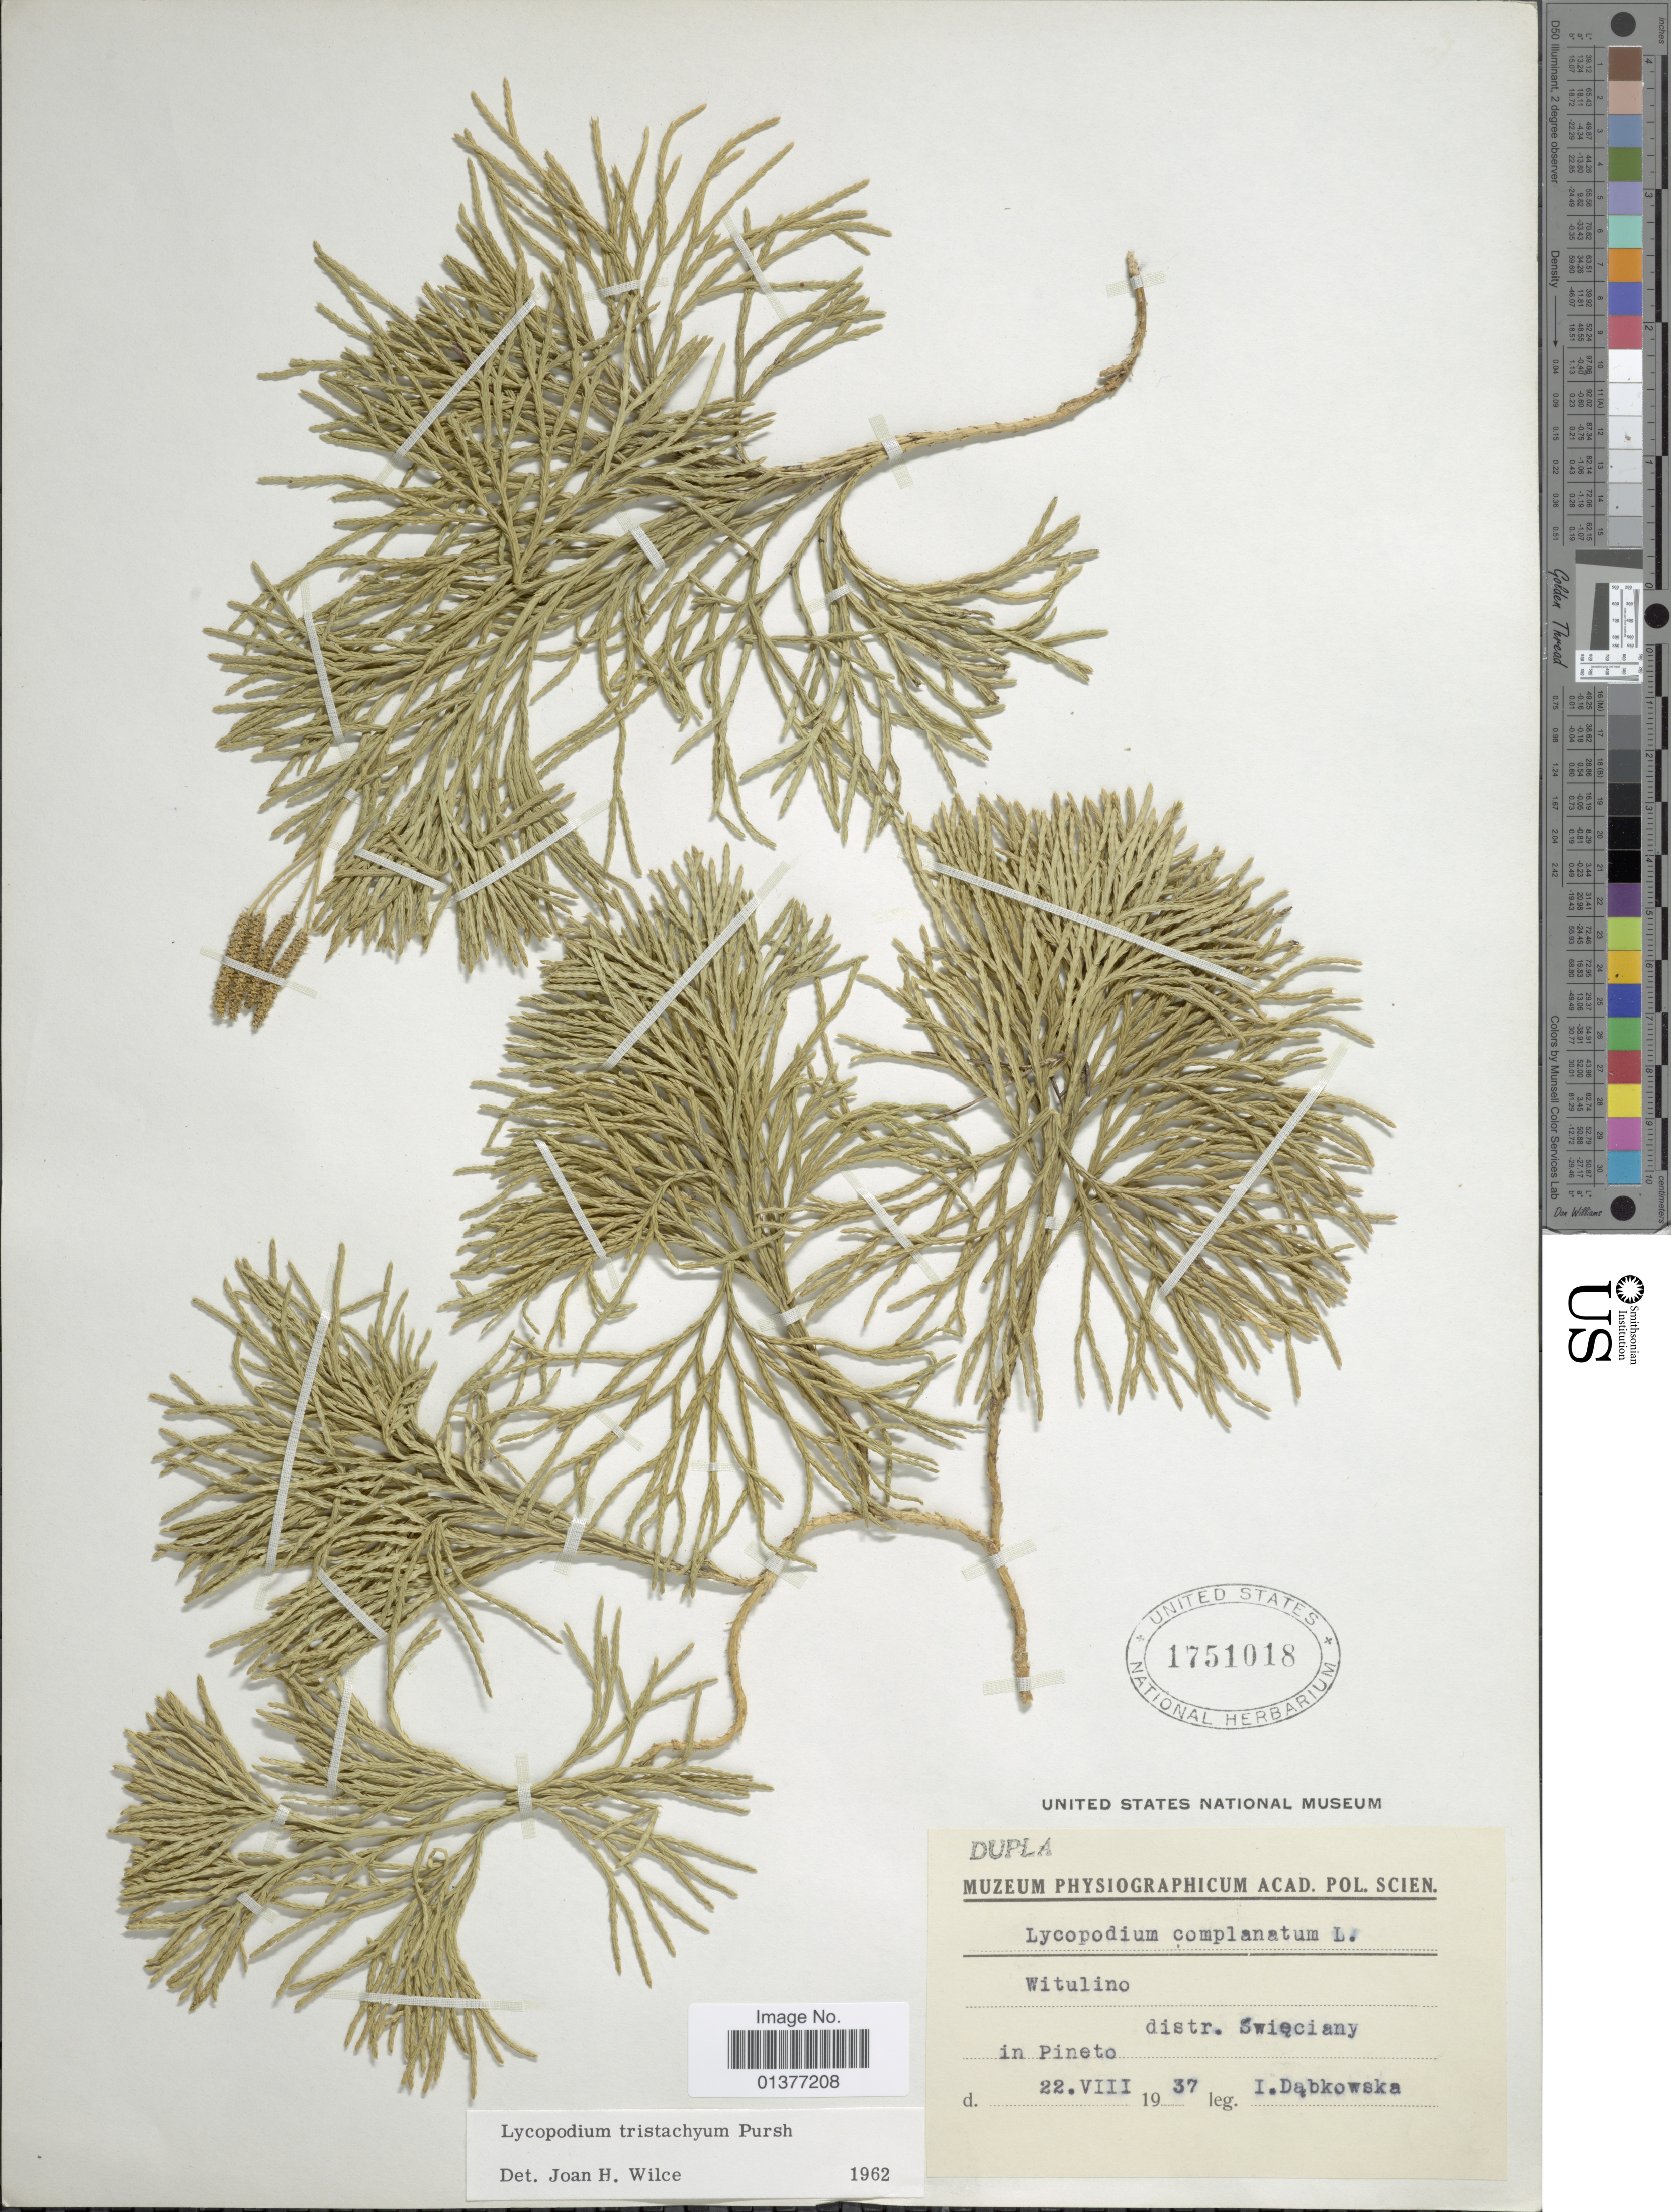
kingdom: Plantae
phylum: Tracheophyta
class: Lycopodiopsida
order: Lycopodiales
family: Lycopodiaceae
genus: Diphasiastrum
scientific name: Diphasiastrum tristachyum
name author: (Pursh) Holub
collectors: I. Dabkowska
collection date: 1937-08-22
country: Lithuania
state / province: Vilnius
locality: Witulino, distr. Swieciany, in pineto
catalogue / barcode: US 1751018